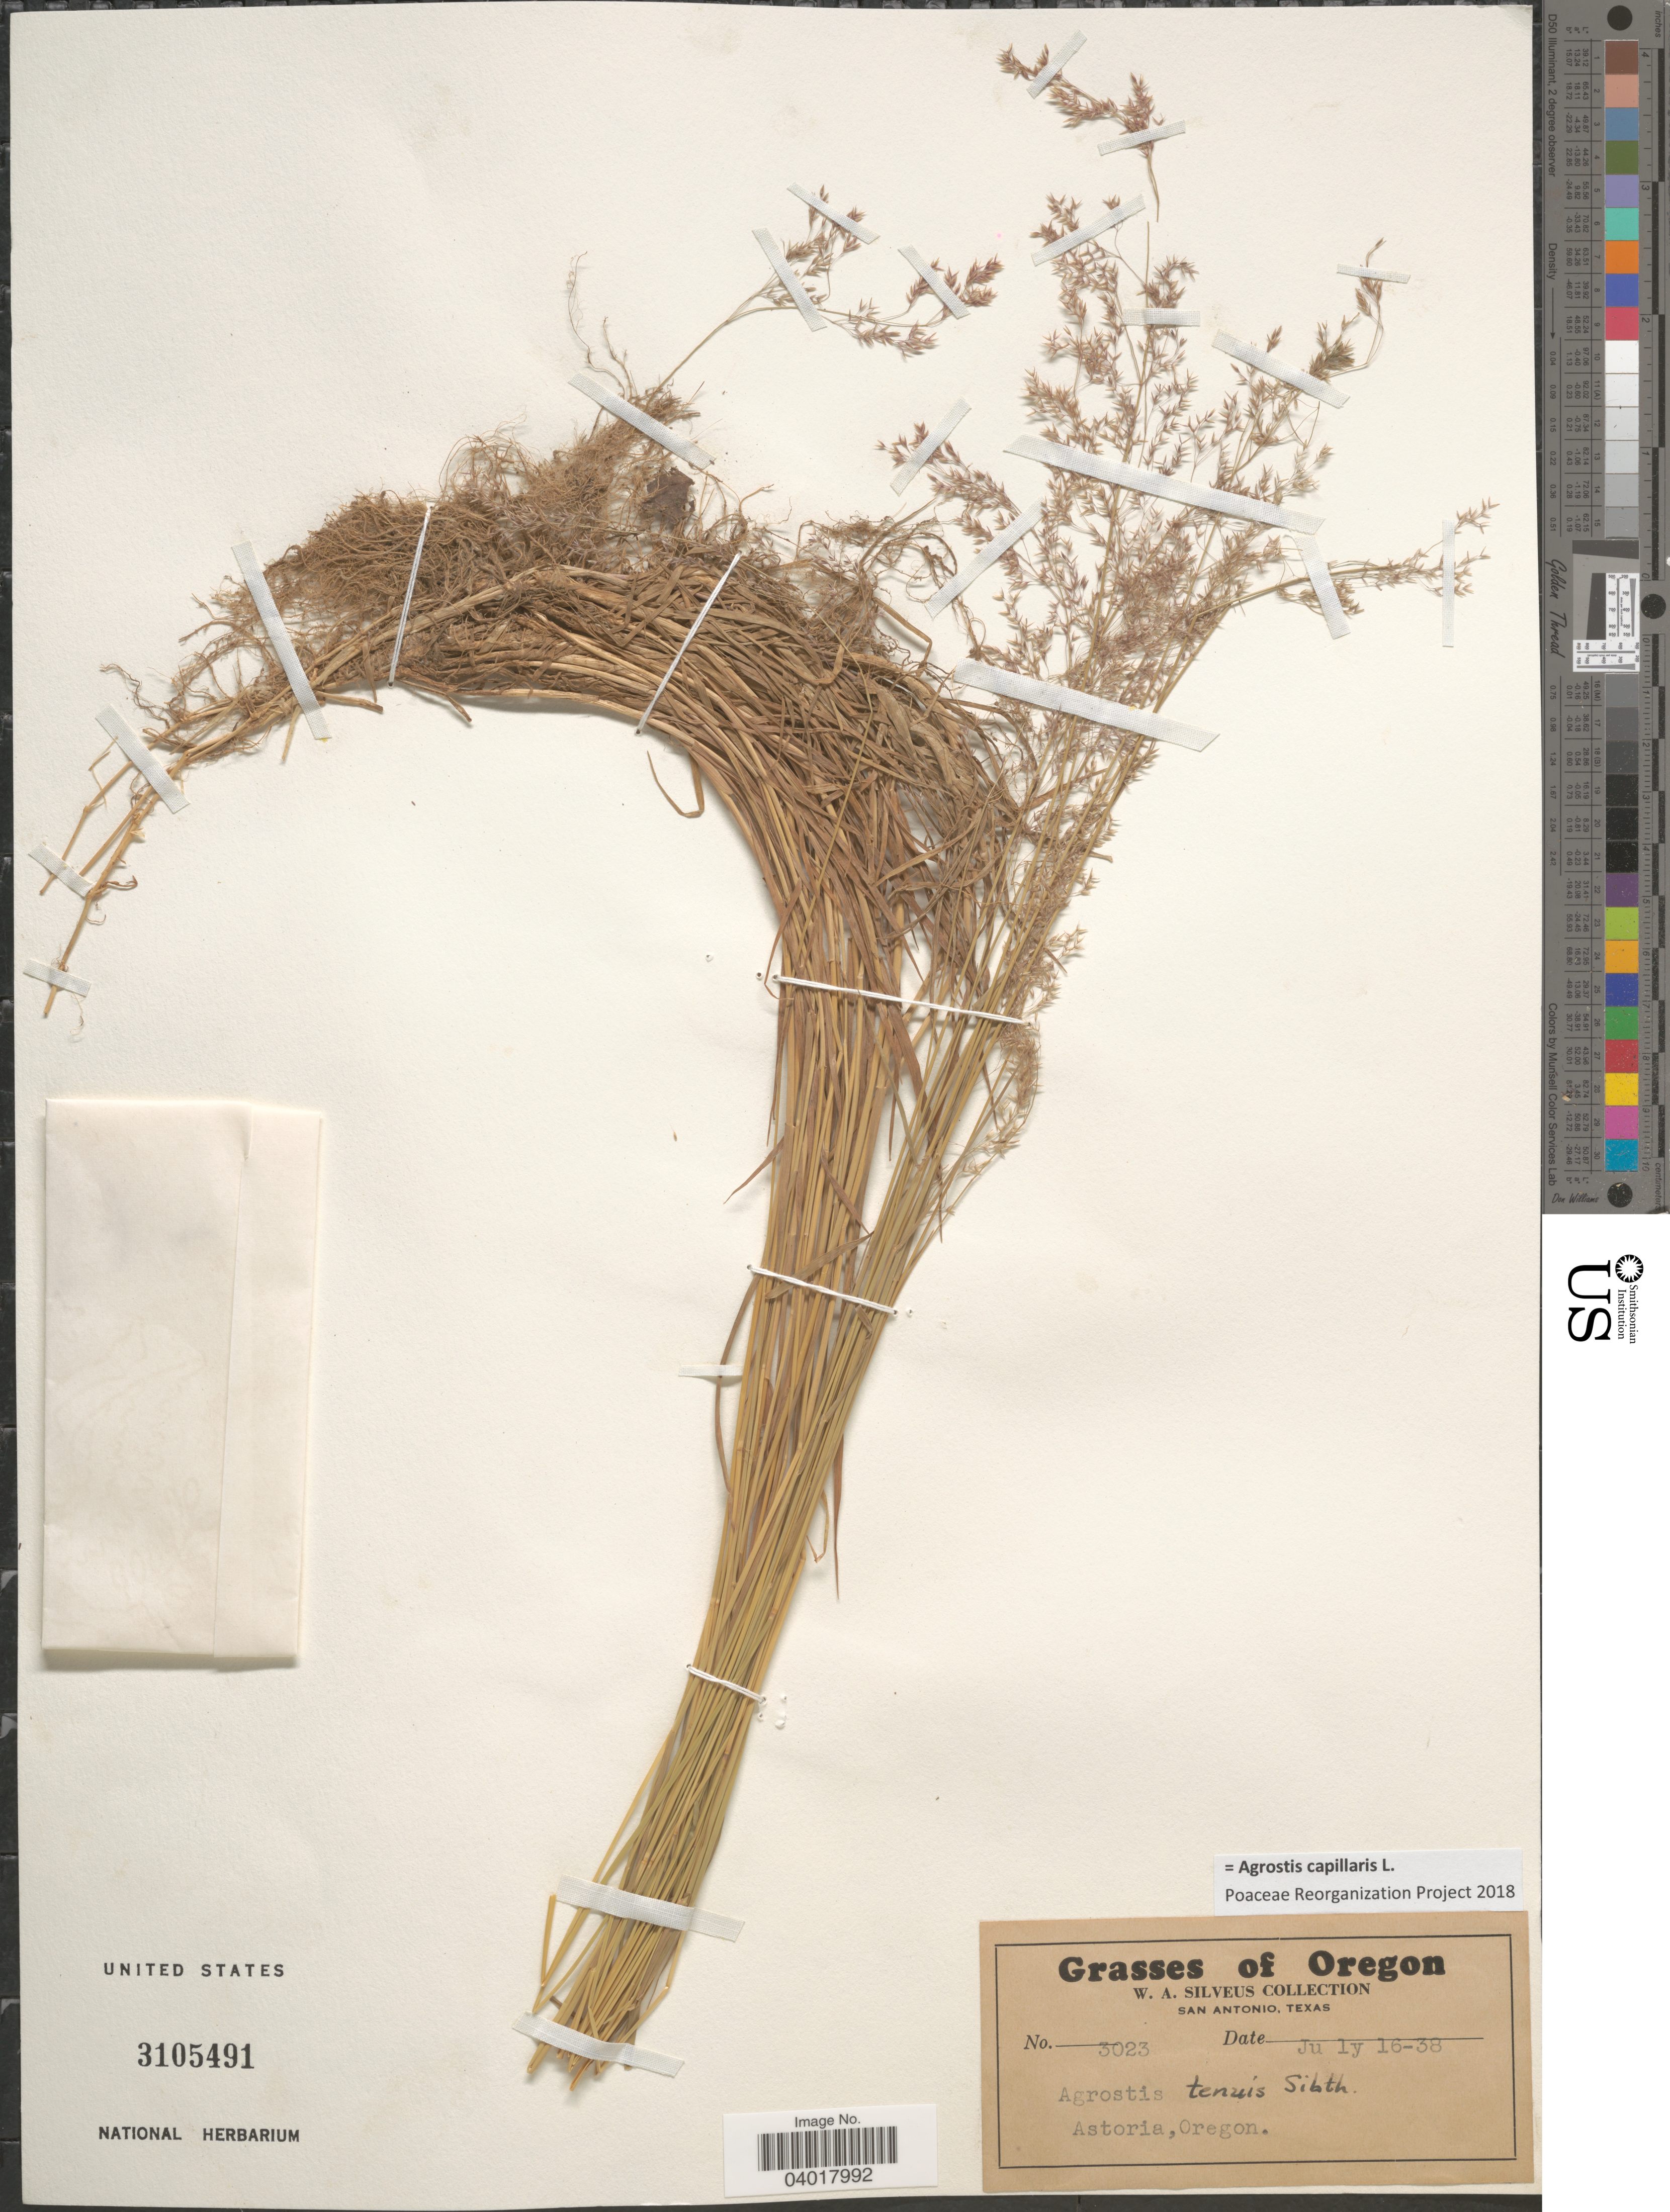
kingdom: Plantae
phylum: Tracheophyta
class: Liliopsida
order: Poales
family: Poaceae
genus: Agrostis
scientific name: Agrostis capillaris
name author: L.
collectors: W. Silveus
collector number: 3023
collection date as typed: Transcribed d/m/y: 16/7/38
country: United States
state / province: Oregon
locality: Astoria.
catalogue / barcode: US 3105491